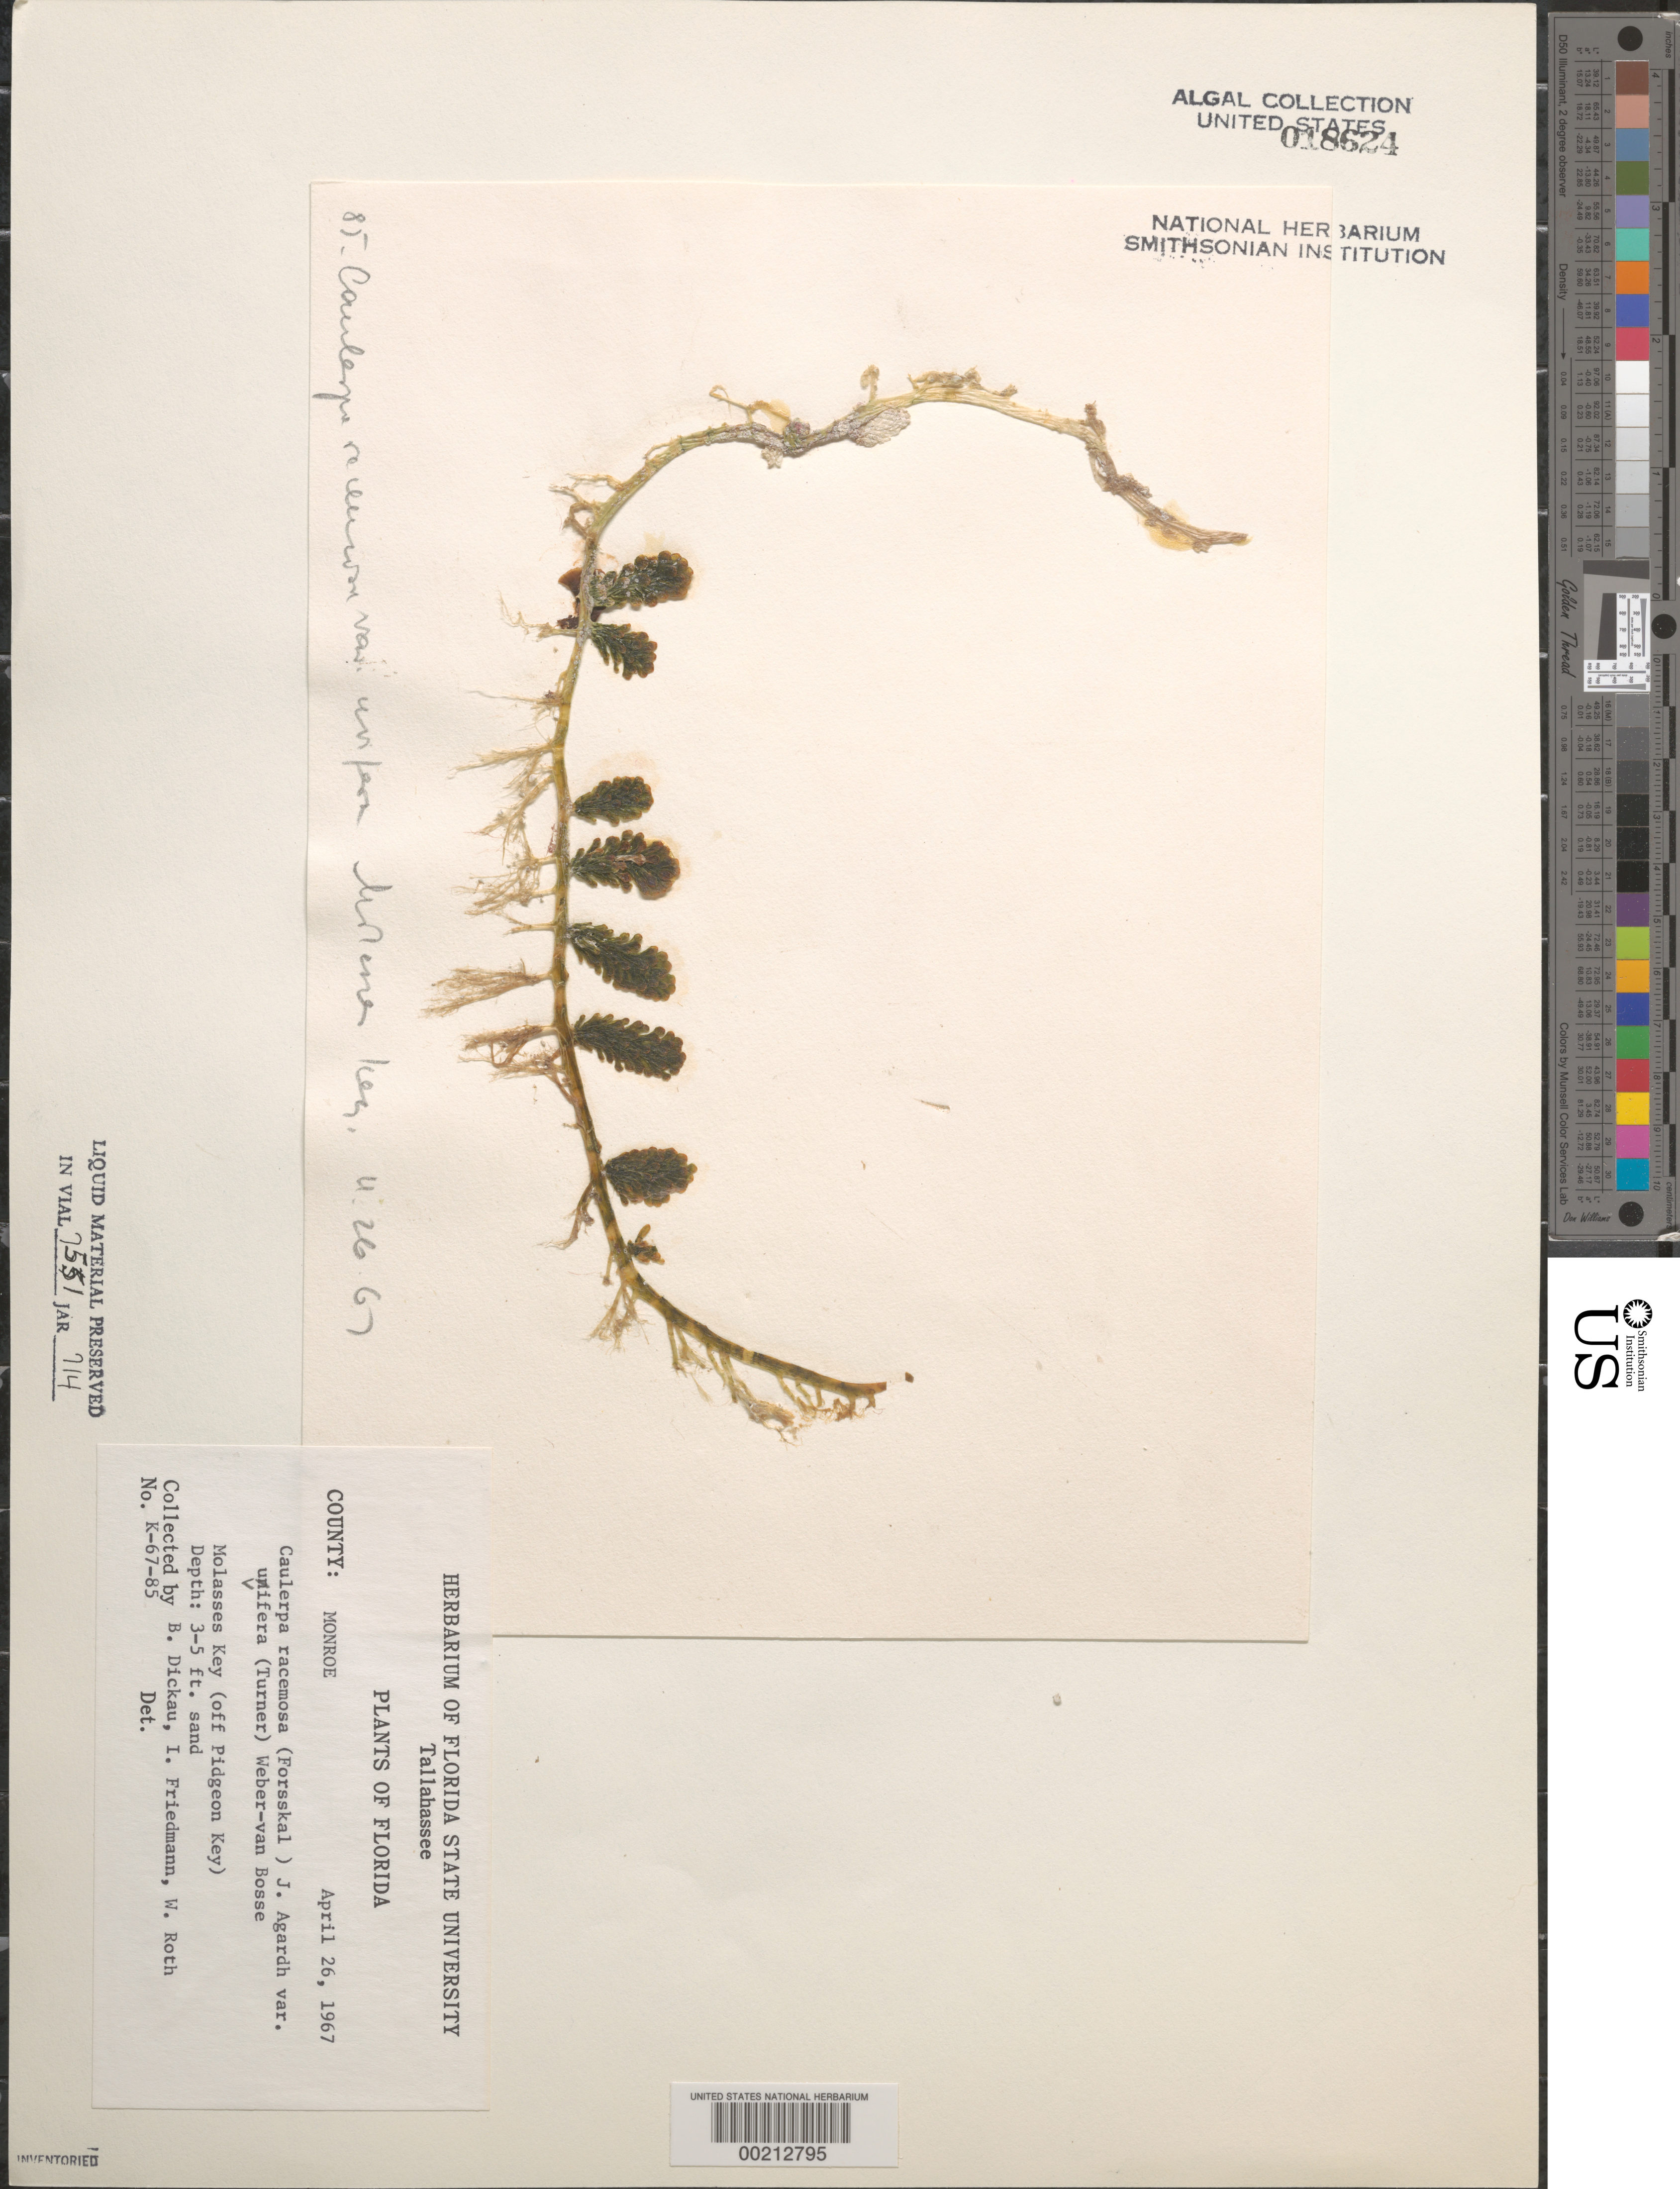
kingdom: Plantae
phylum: Chlorophyta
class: Ulvophyceae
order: Bryopsidales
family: Caulerpaceae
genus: Caulerpa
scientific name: Caulerpa racemosa var. uvifera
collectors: B. Dickau, E. Friedmann & W. C. Roth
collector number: K-67-85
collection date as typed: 26 Apr 1967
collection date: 1967-04-26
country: United States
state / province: Florida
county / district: Monroe County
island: Molasses Key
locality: Off Pigeon Key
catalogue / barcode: US 18624